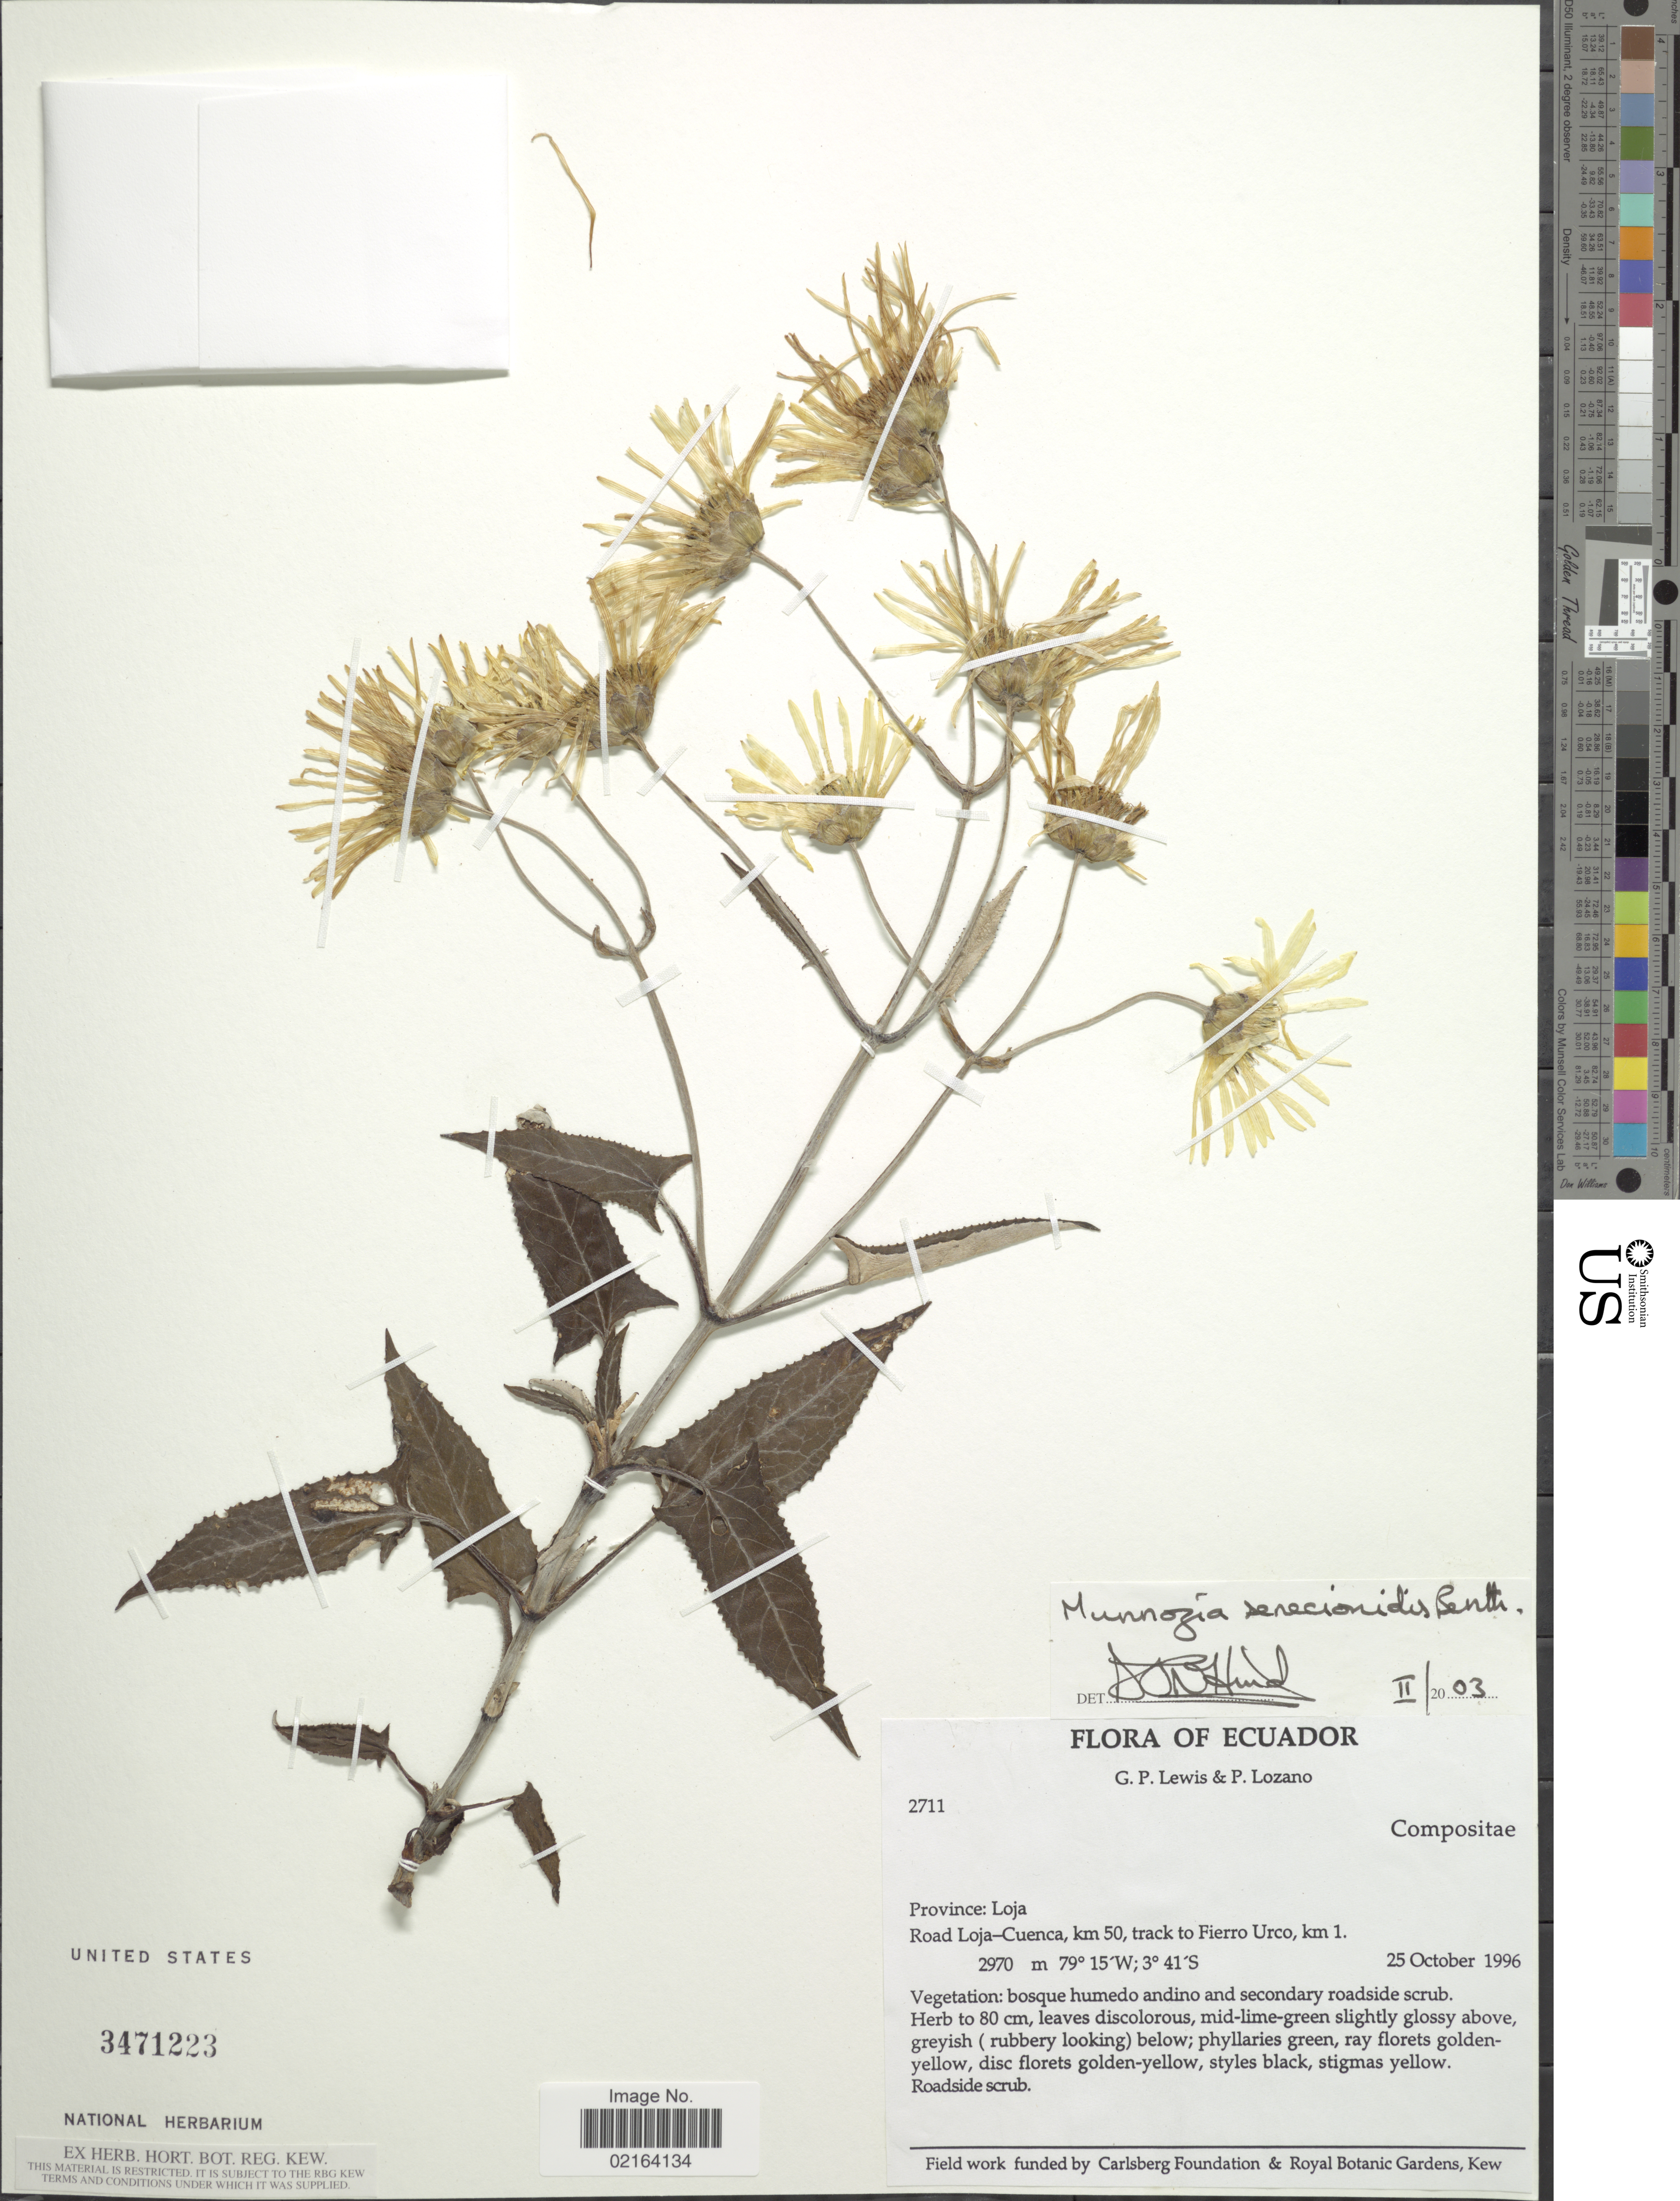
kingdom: Plantae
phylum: Tracheophyta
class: Magnoliopsida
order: Asterales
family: Asteraceae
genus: Munnozia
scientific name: Munnozia senecionidis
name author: Benth.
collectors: G. P. Lewis & P. Lozano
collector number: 2711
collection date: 1996-10-25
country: Ecuador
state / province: Loja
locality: Provincia: Loja, Road Loja-Cuenca, km 50, track to Fierro Urco, km 1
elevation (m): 2970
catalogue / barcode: US 3471223